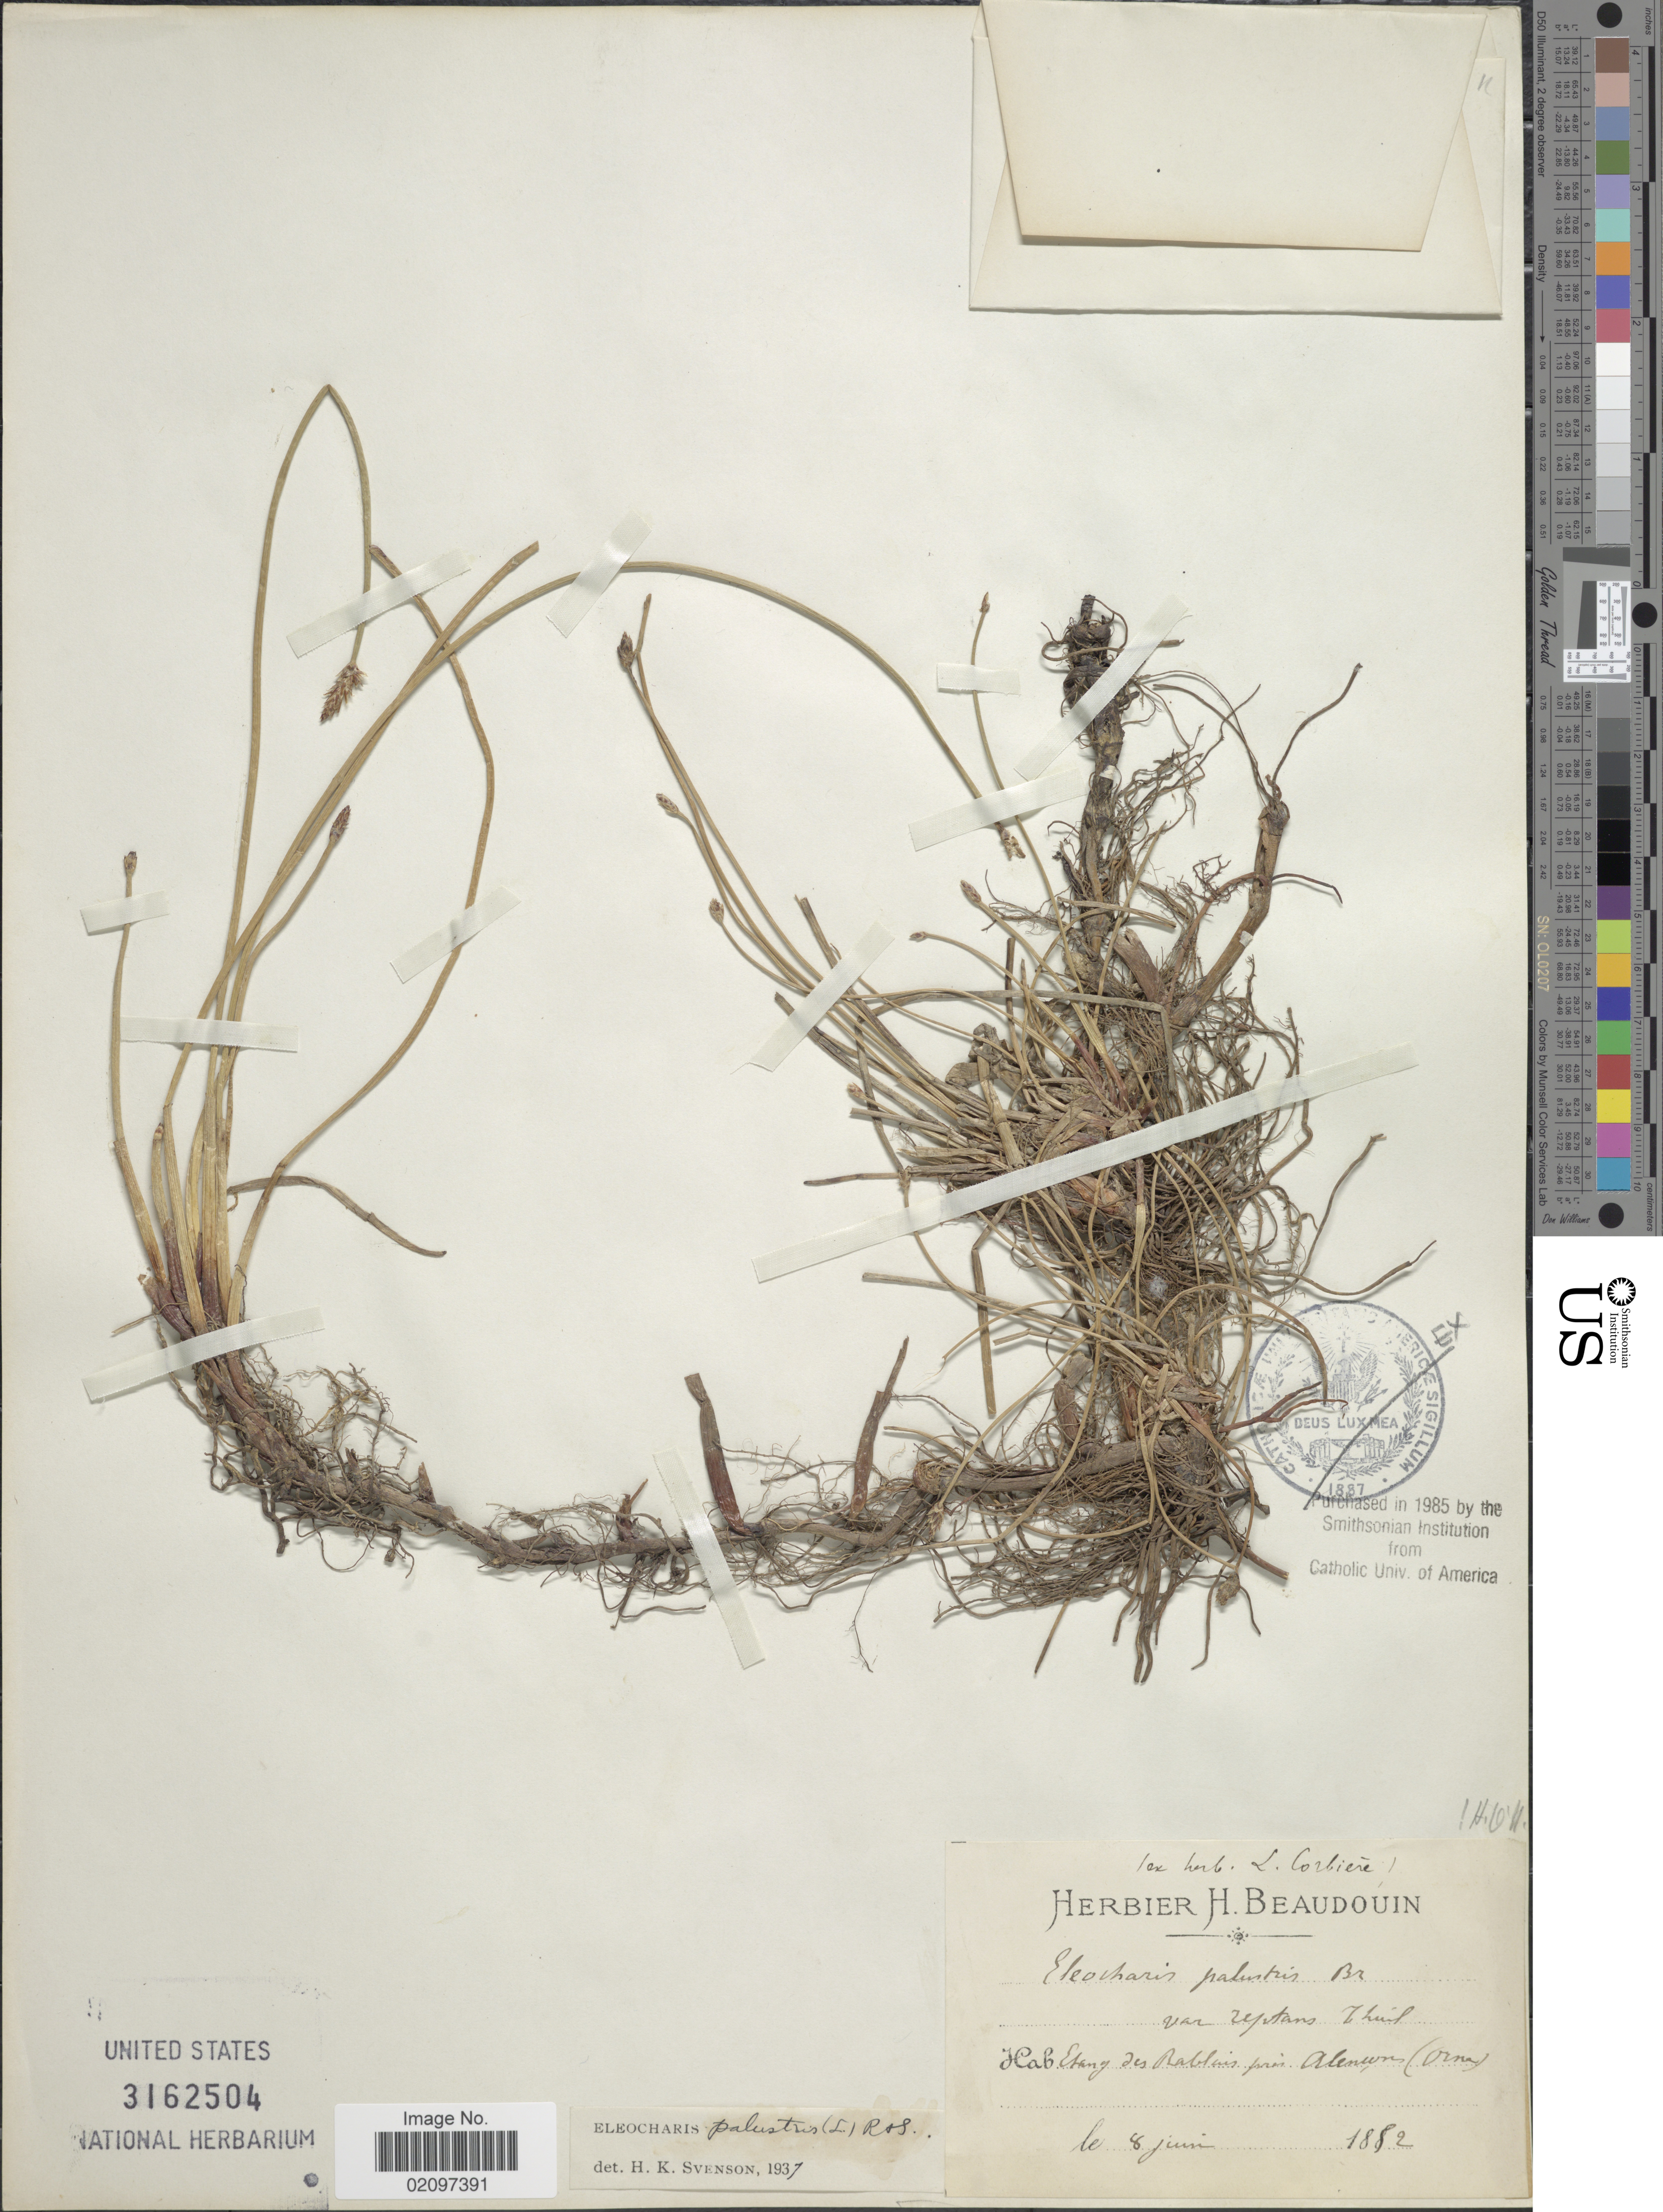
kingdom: Plantae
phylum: Tracheophyta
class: Liliopsida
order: Poales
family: Cyperaceae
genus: Eleocharis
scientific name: Eleocharis palustris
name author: (L.) Roem. & Schult.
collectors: ex herb. H. Beaudouin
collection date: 1852-06-08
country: France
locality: Etang des Rablais pres Alen [illegible text] (Orne) [interpreted]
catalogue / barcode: US 3162504